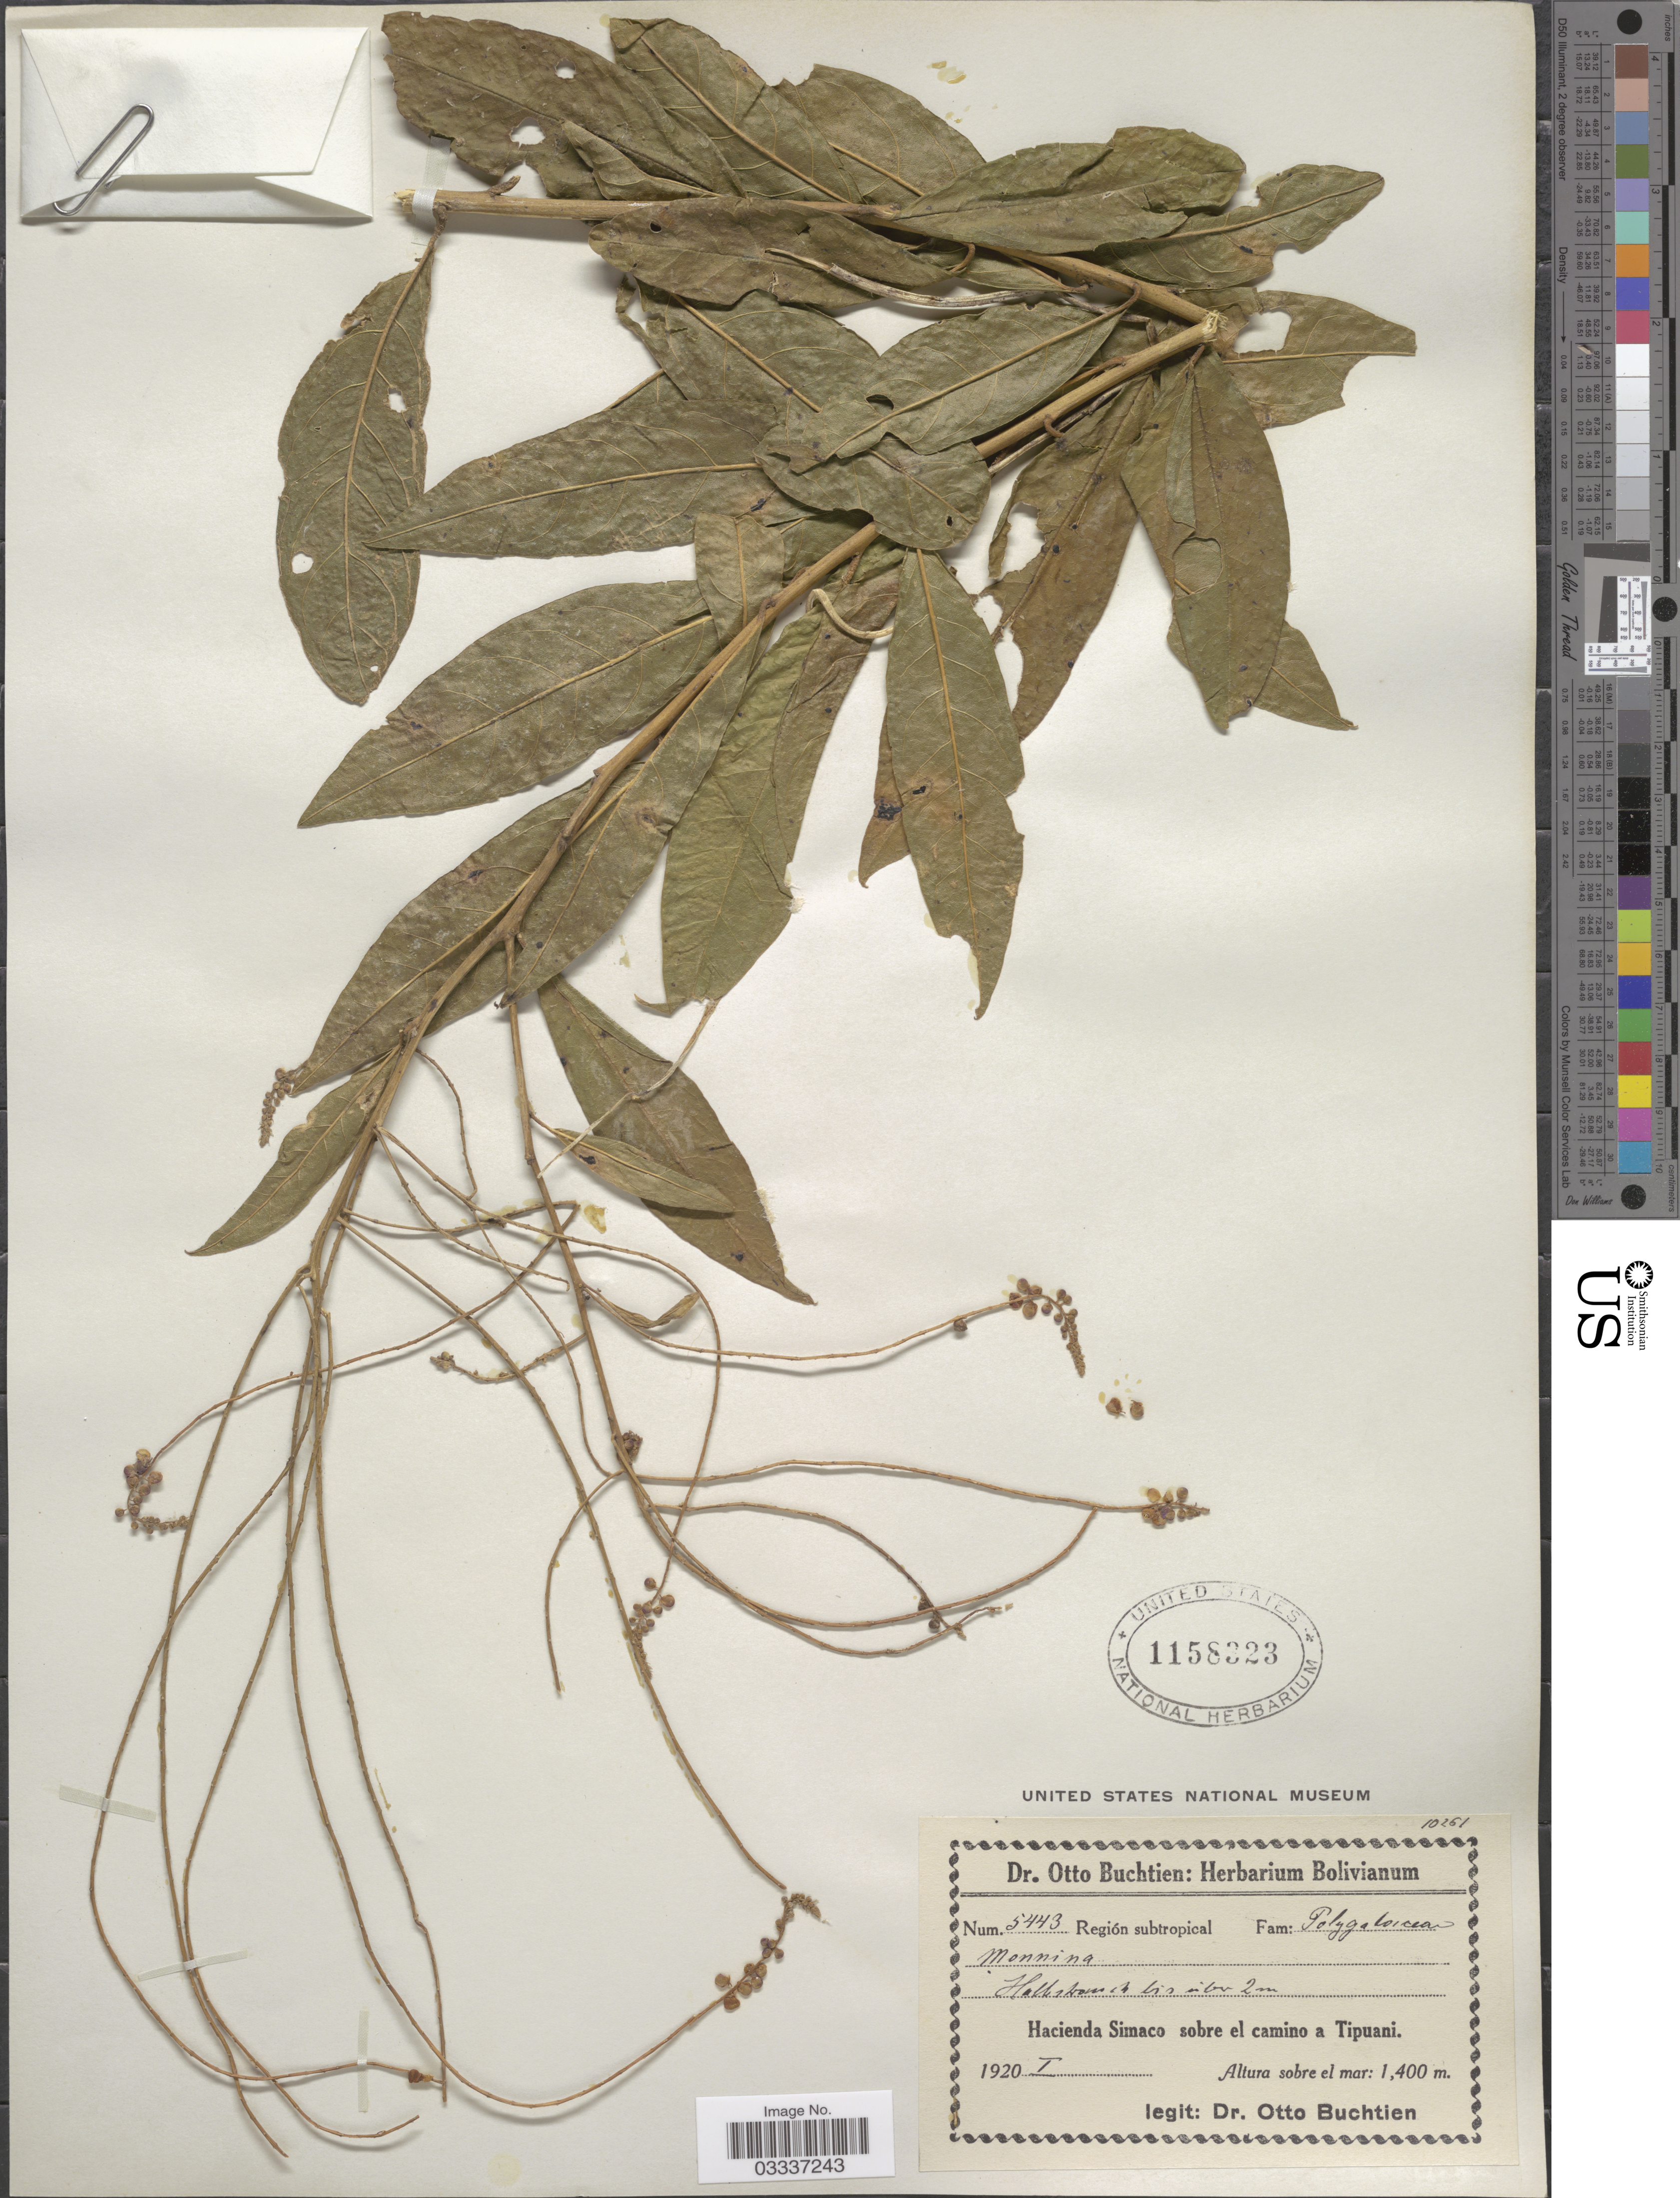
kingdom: Plantae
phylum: Tracheophyta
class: Magnoliopsida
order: Fabales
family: Polygalaceae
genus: Monnina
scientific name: Monnina boliviana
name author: Chodat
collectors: O. Buchtien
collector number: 5443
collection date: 1920-01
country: Bolivia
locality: Región subtropical. Hacienda Simaco sobre el camino a Tipuani.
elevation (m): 1400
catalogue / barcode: US 1158323